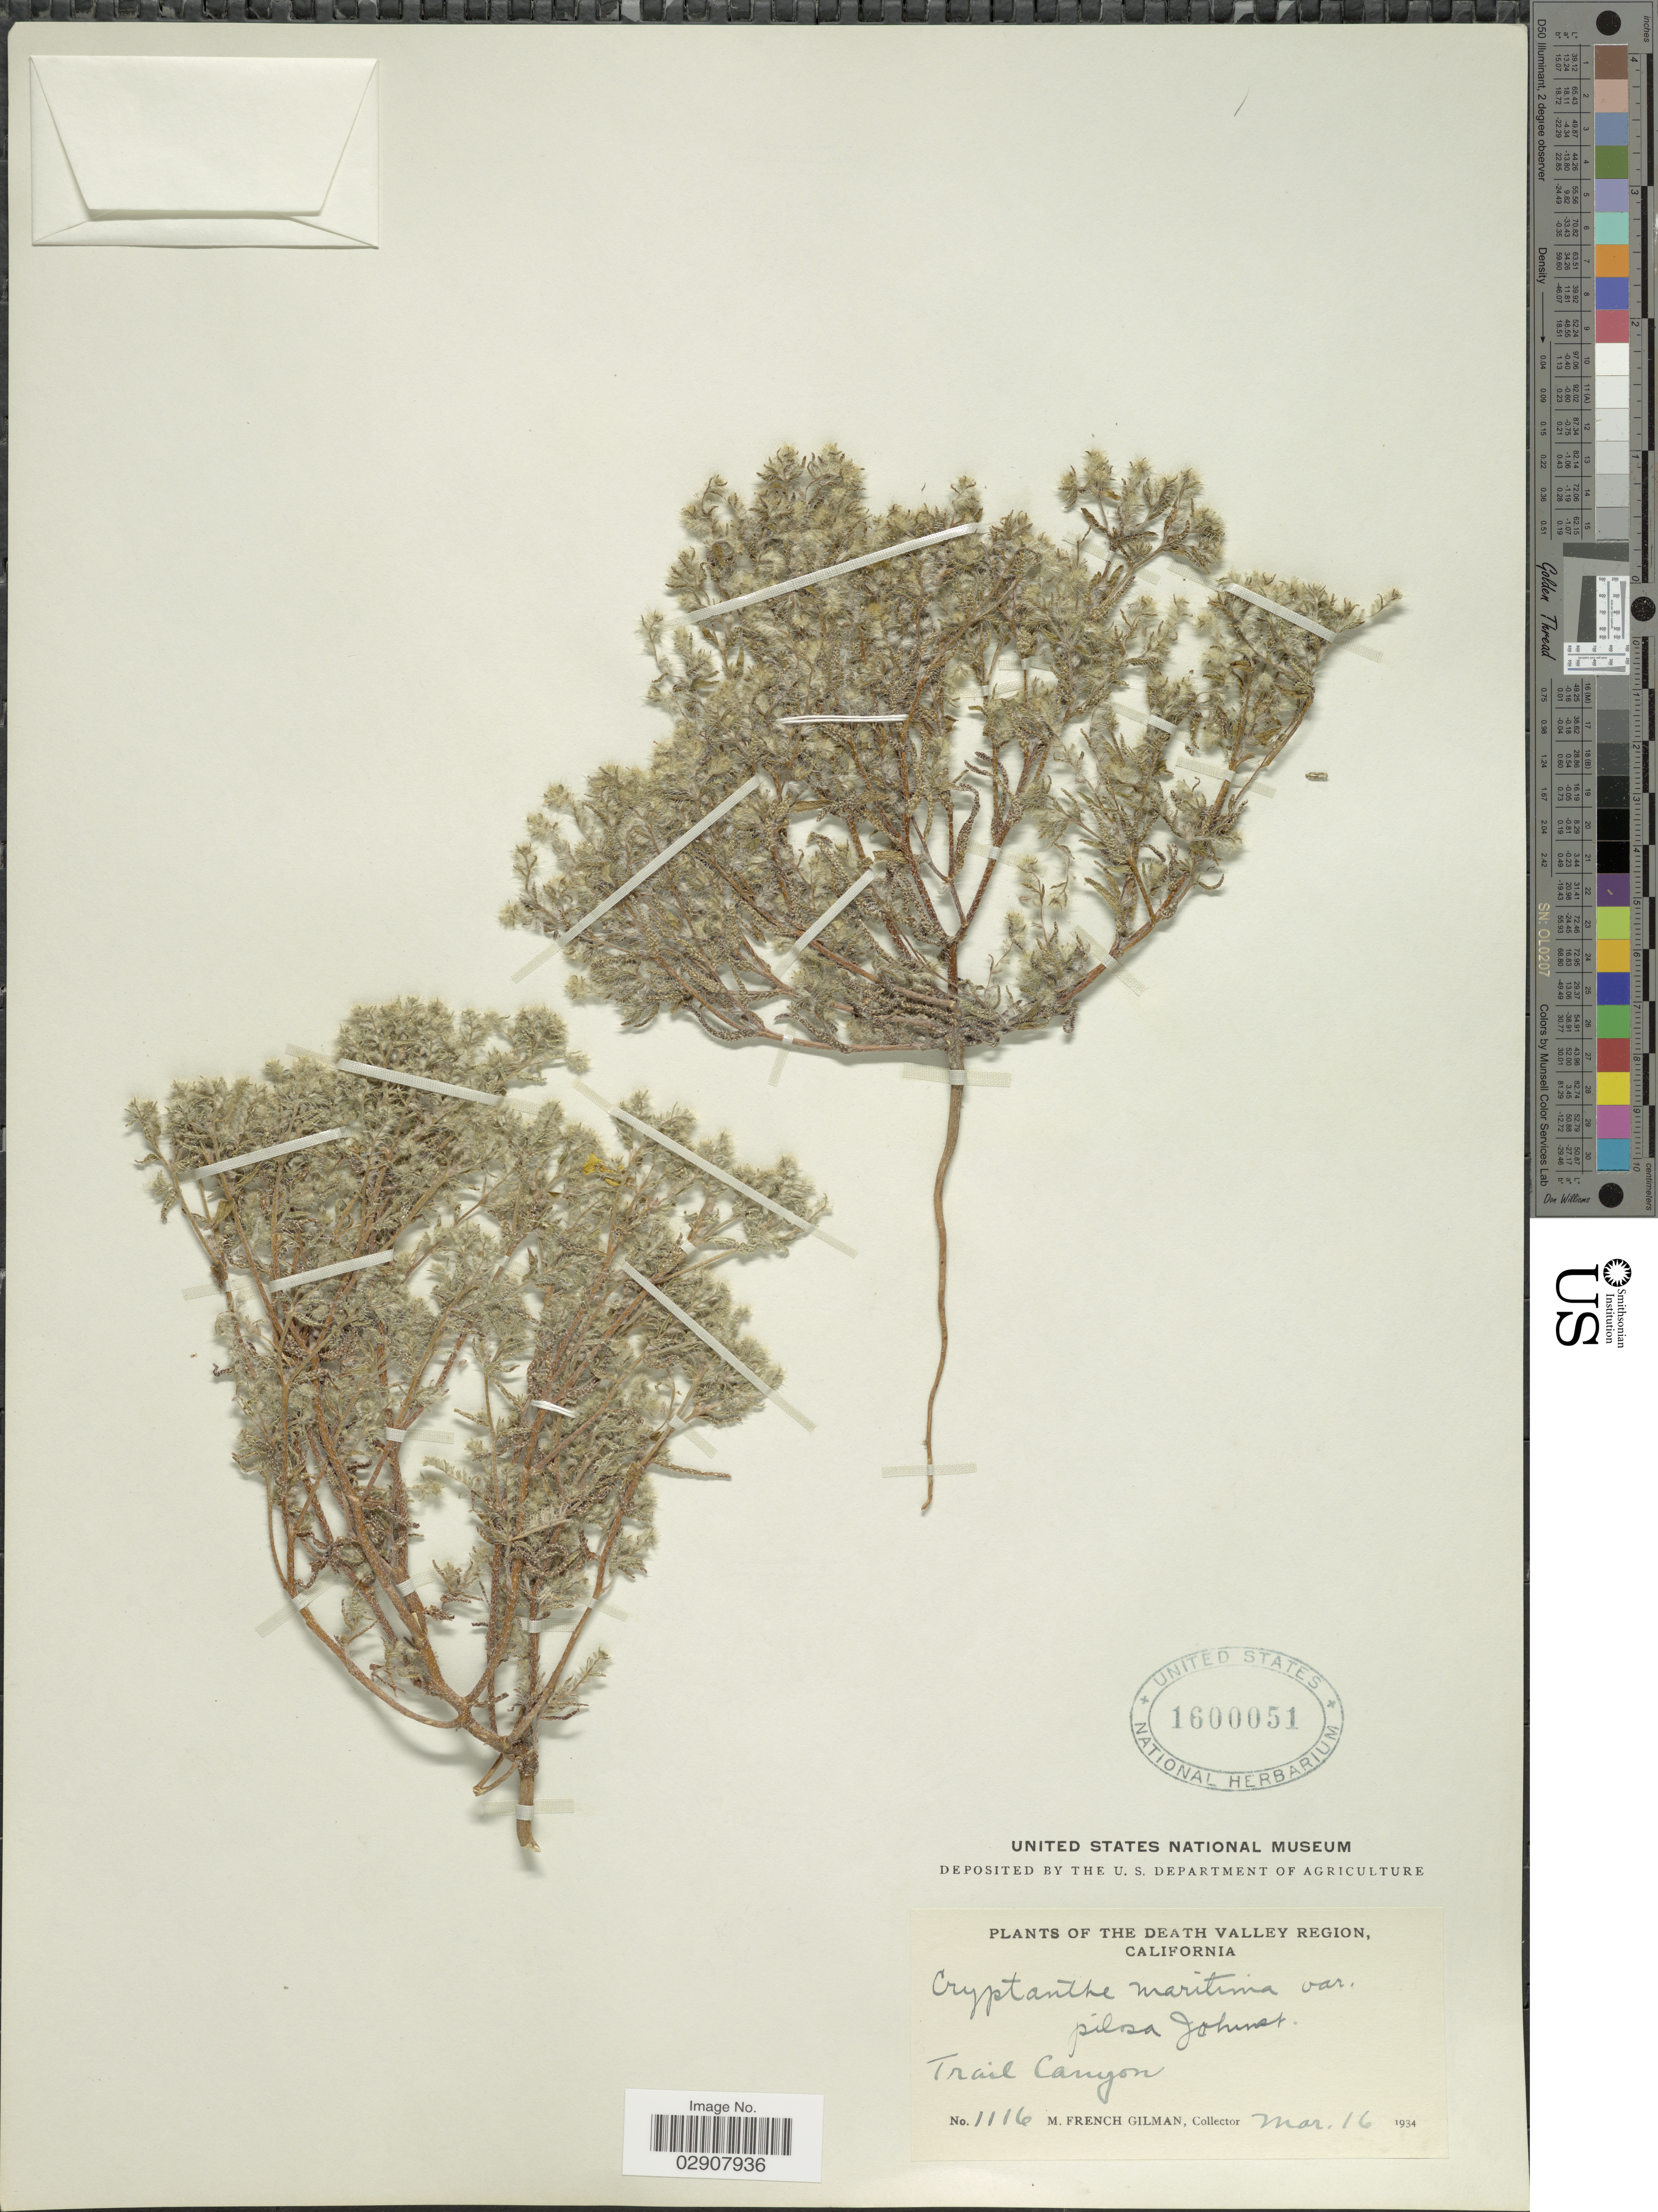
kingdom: Plantae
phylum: Tracheophyta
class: Magnoliopsida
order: Boraginales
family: Boraginaceae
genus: Cryptantha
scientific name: Cryptantha maritima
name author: (Greene) Greene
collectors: M. F. Gilman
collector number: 1116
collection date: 1934-03-16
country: United States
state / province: California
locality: Trail Canyon. The Death Valley Region, California.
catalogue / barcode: US 1600051